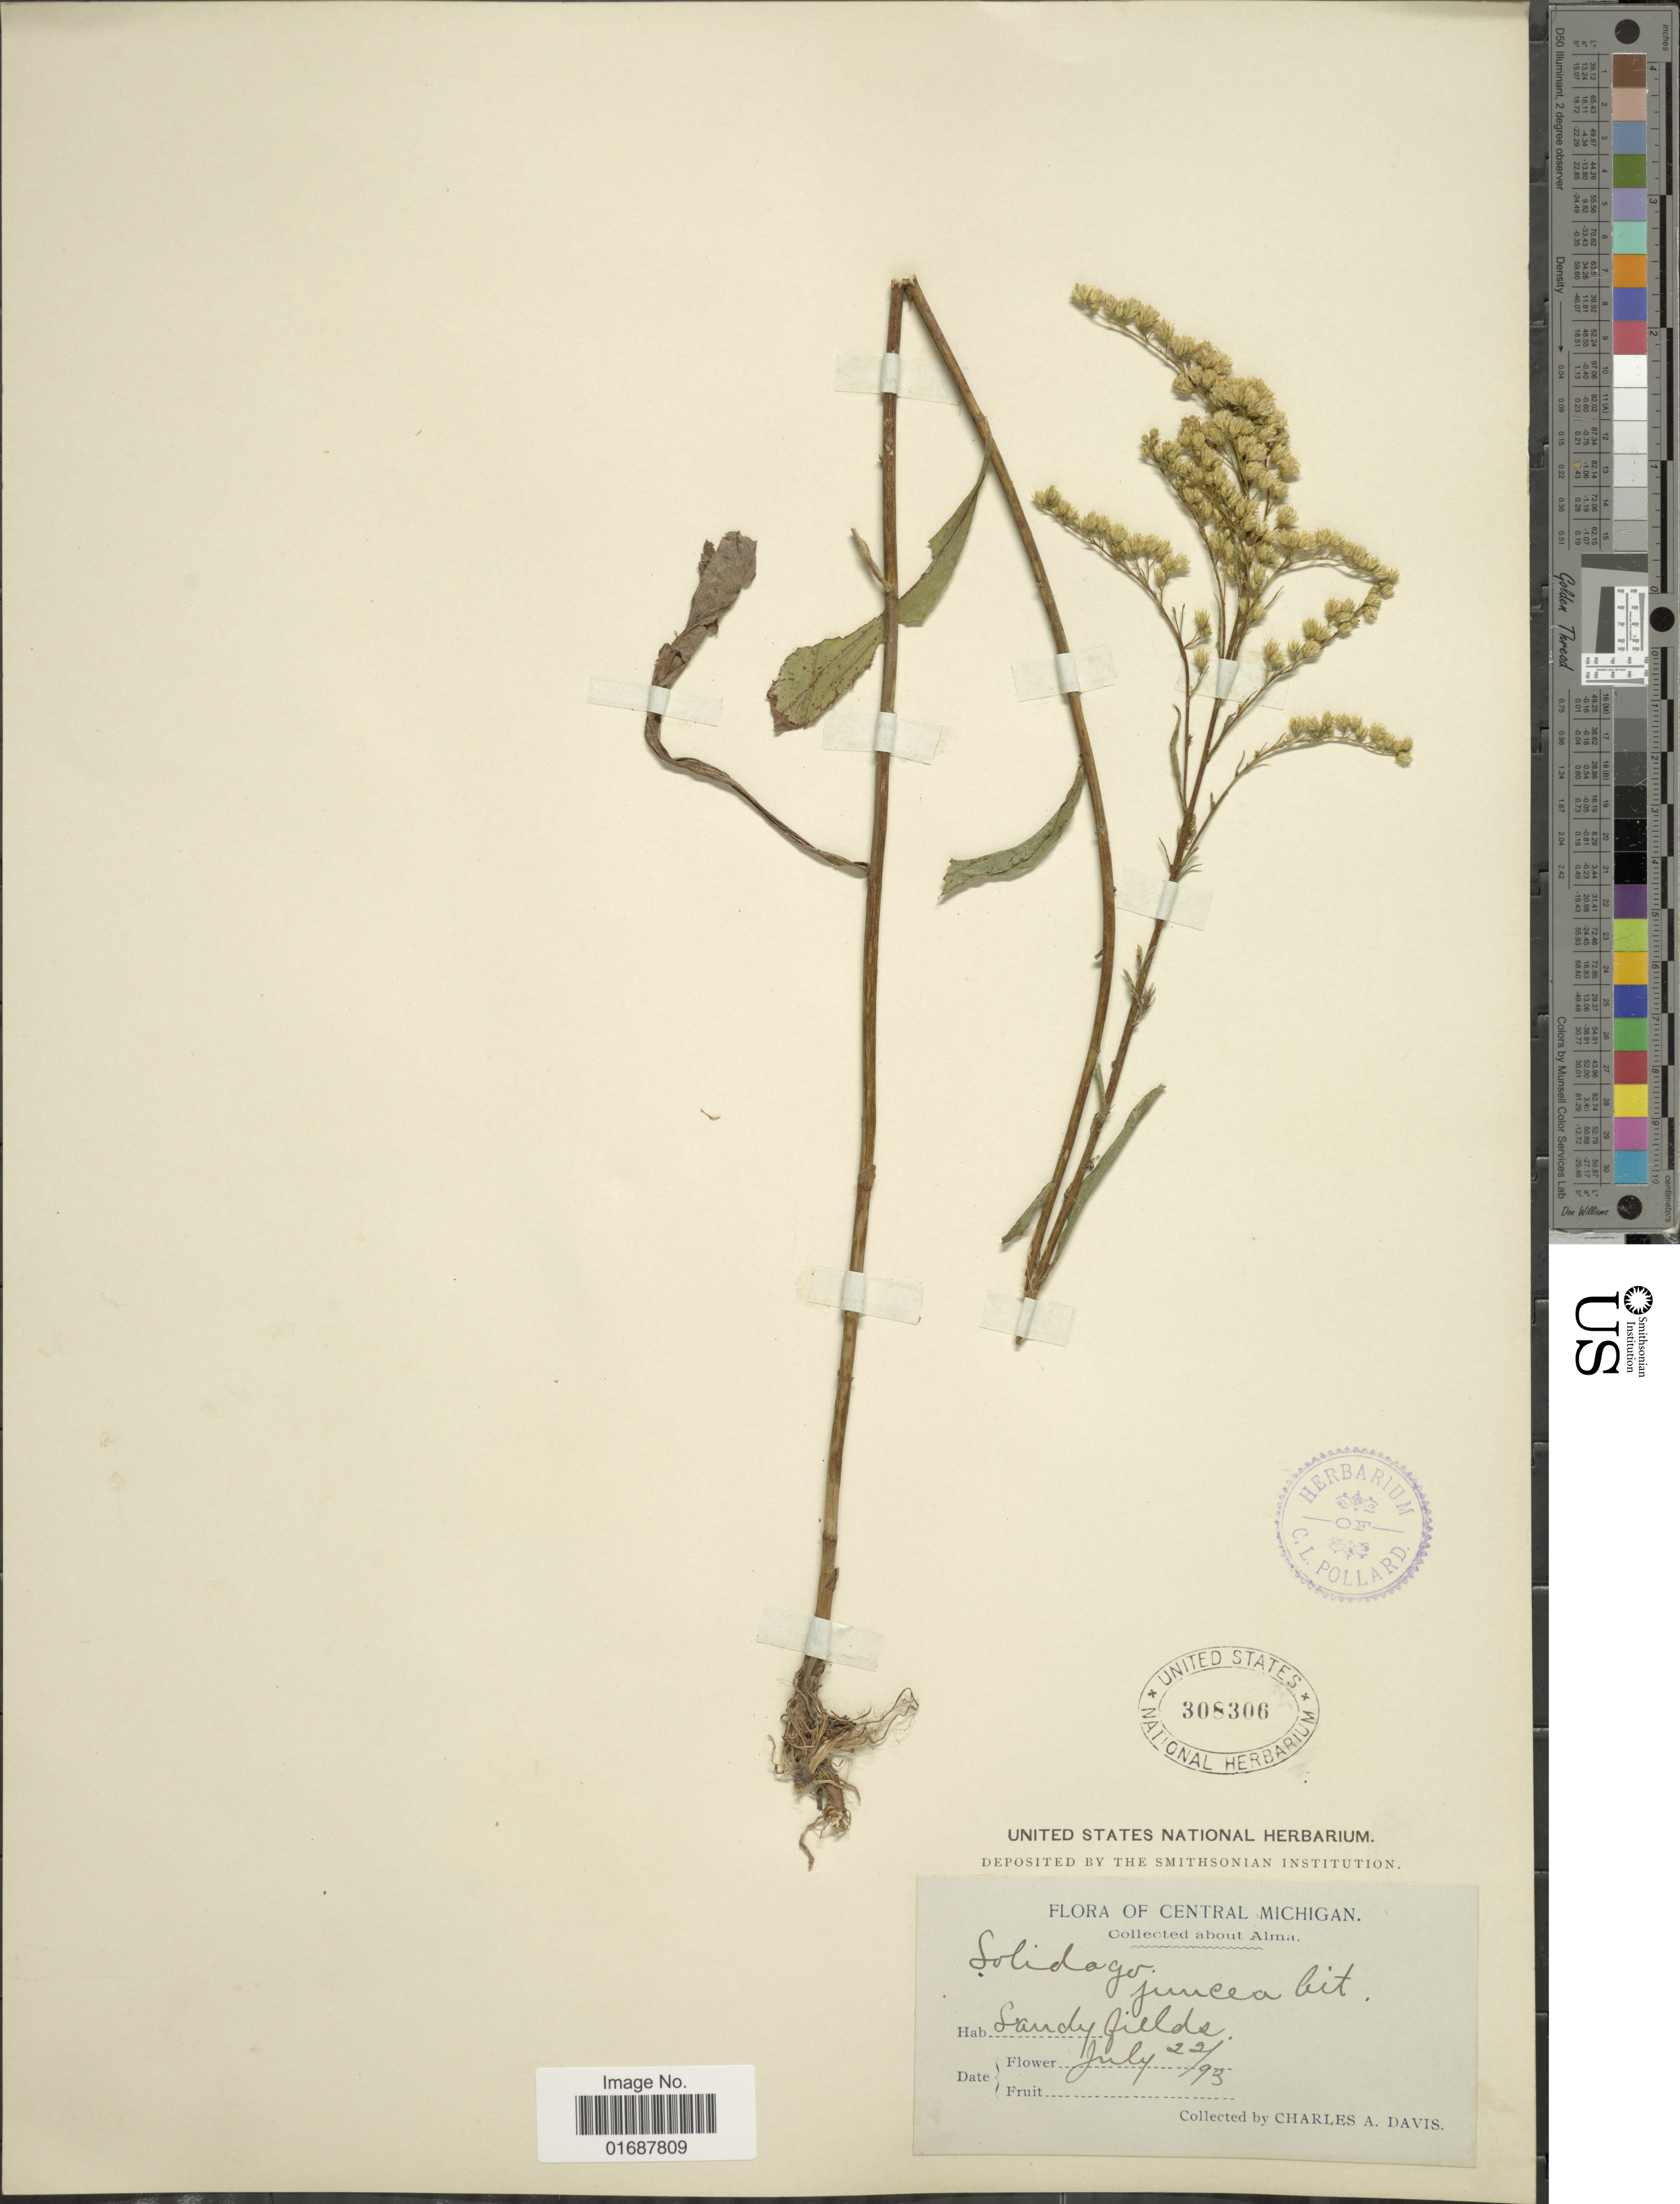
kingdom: Plantae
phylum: Tracheophyta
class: Magnoliopsida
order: Asterales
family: Asteraceae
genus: Solidago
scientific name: Solidago juncea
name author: Aiton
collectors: C. Davis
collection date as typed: Transcribed d/m/y: 23/7/93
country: United States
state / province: Michigan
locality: Central Michigan. Alma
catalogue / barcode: US 308306